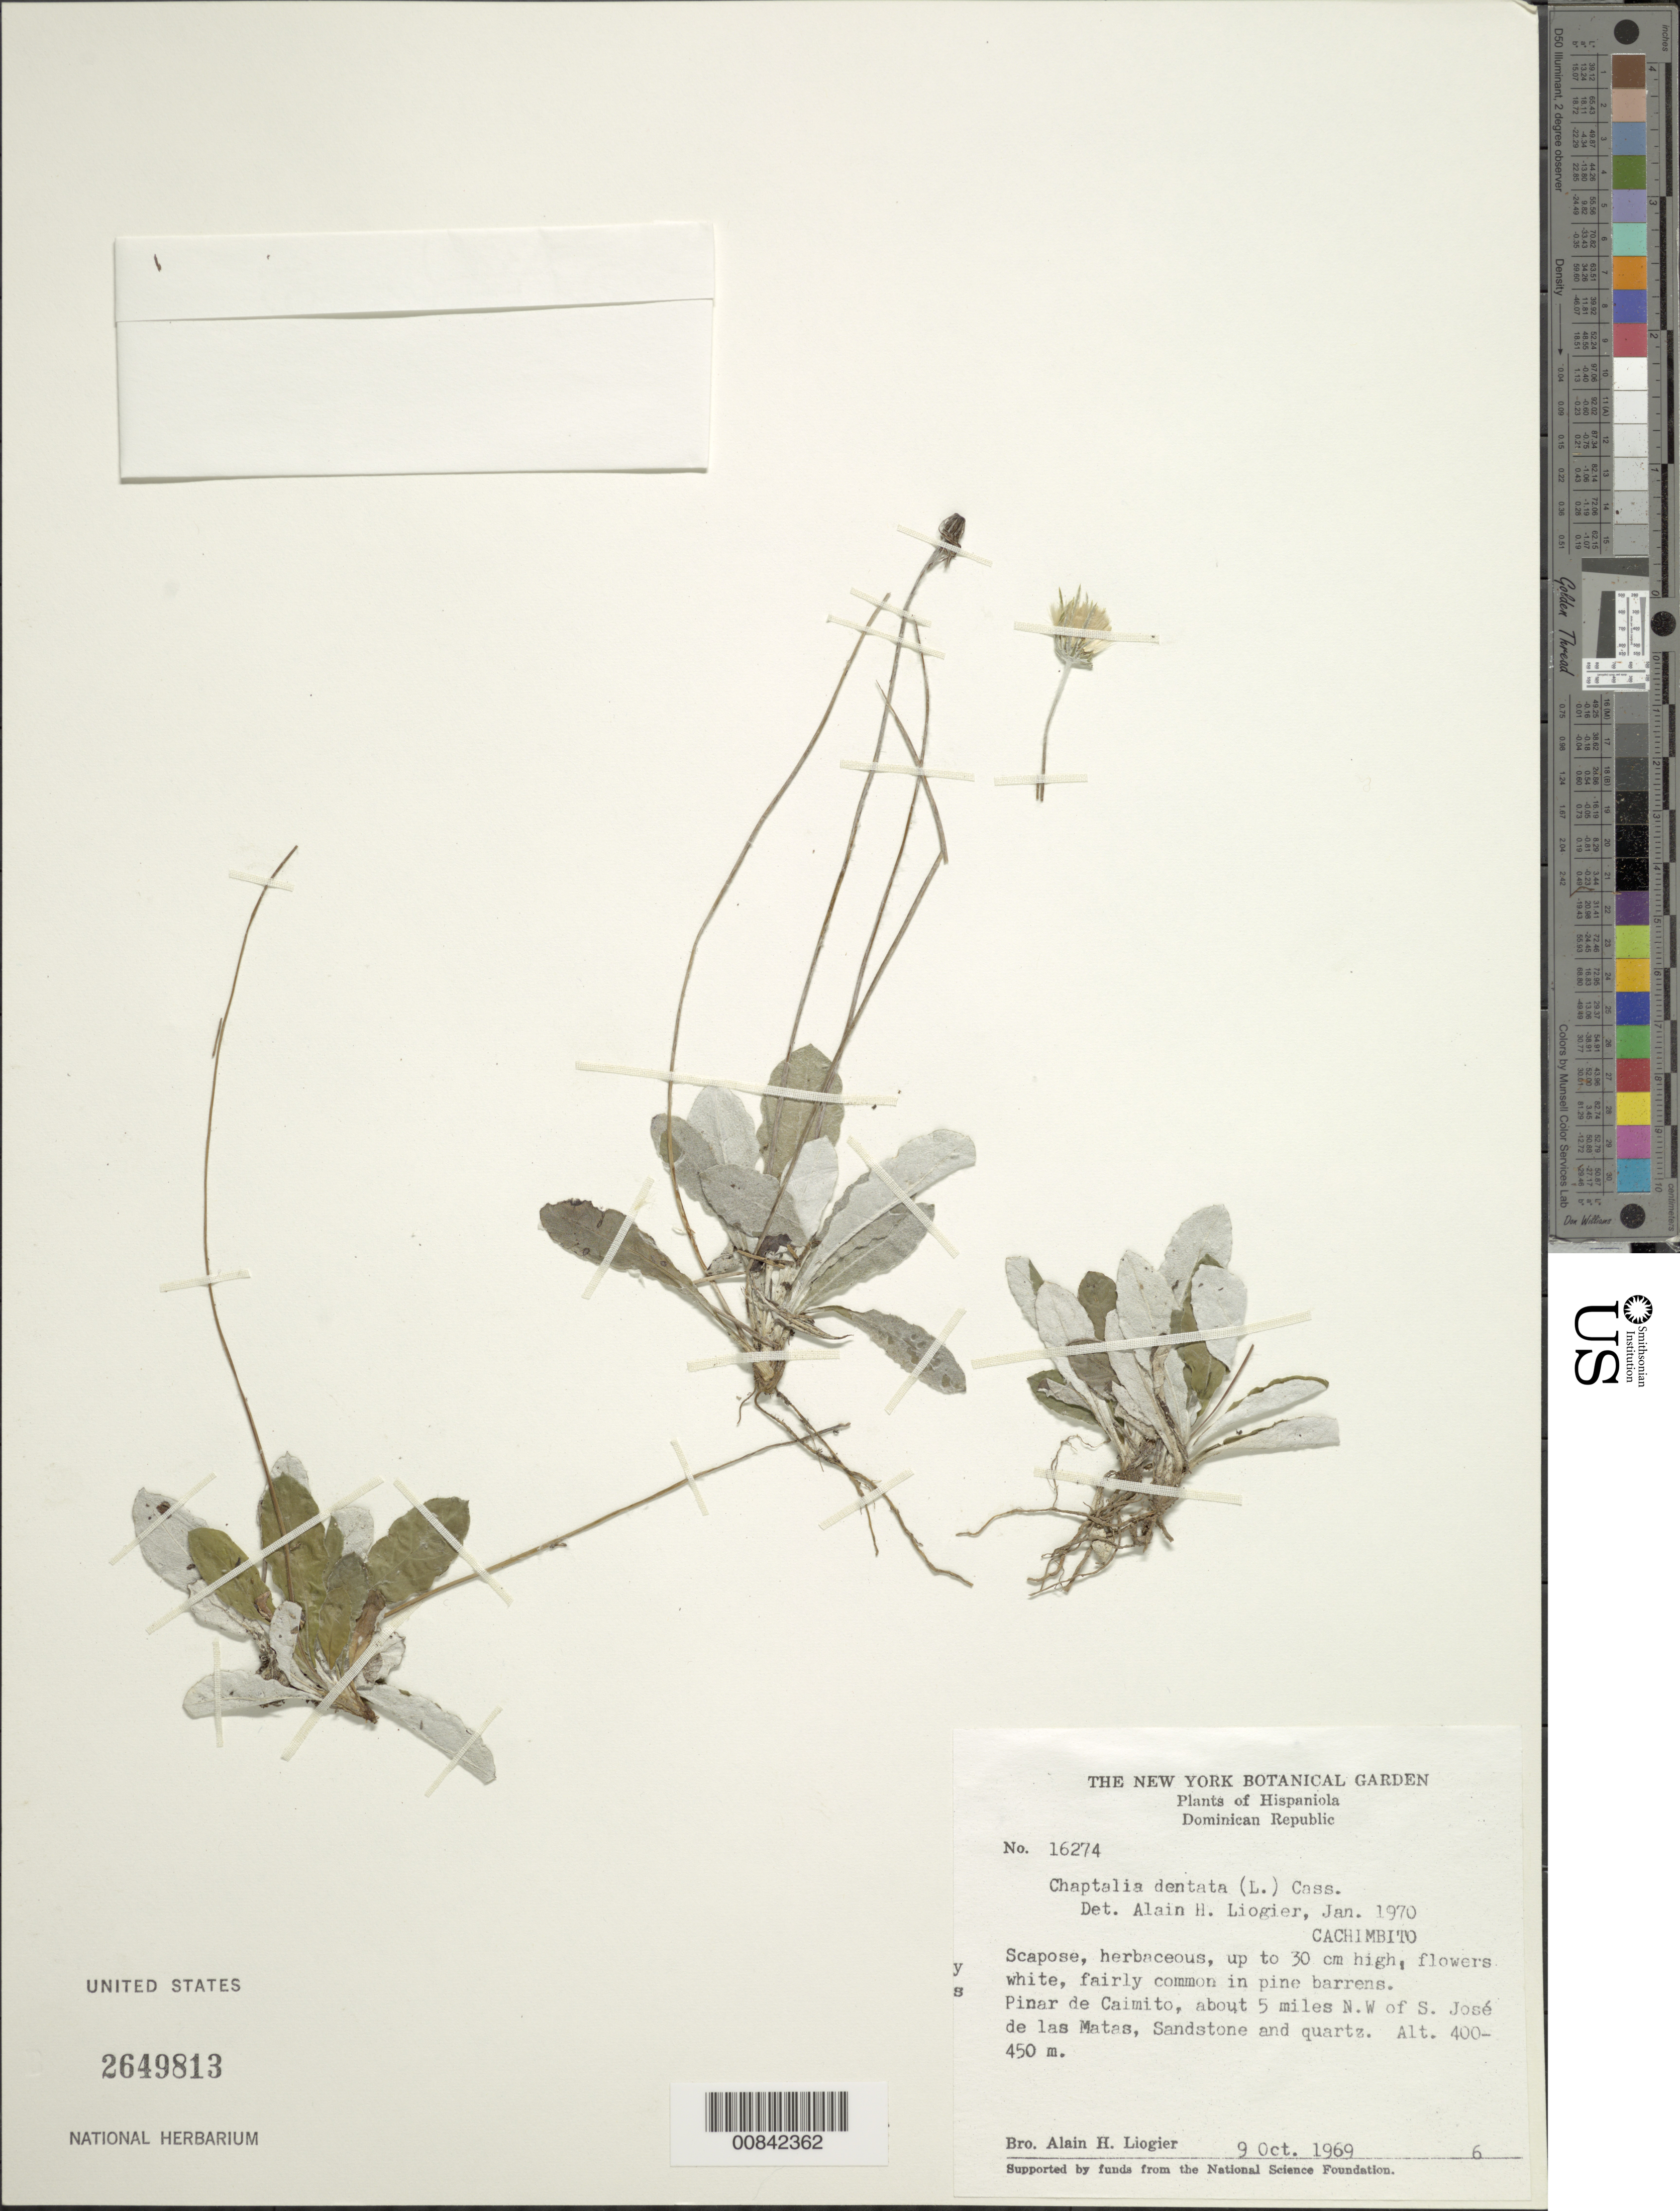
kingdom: Plantae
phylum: Tracheophyta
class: Magnoliopsida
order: Asterales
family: Asteraceae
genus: Chaptalia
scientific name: Chaptalia dentata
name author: (L.) Cass.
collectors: A. H. Liogier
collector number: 16274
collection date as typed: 09 Oct 1969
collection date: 1969-10-09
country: Dominican Republic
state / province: Santiago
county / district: San José de las Matas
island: Hispaniola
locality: Pinar de Caimito, about 5 miles NW of San José de las Matas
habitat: In pine barrens on sandstone and quartz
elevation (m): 400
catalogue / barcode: US 2649813